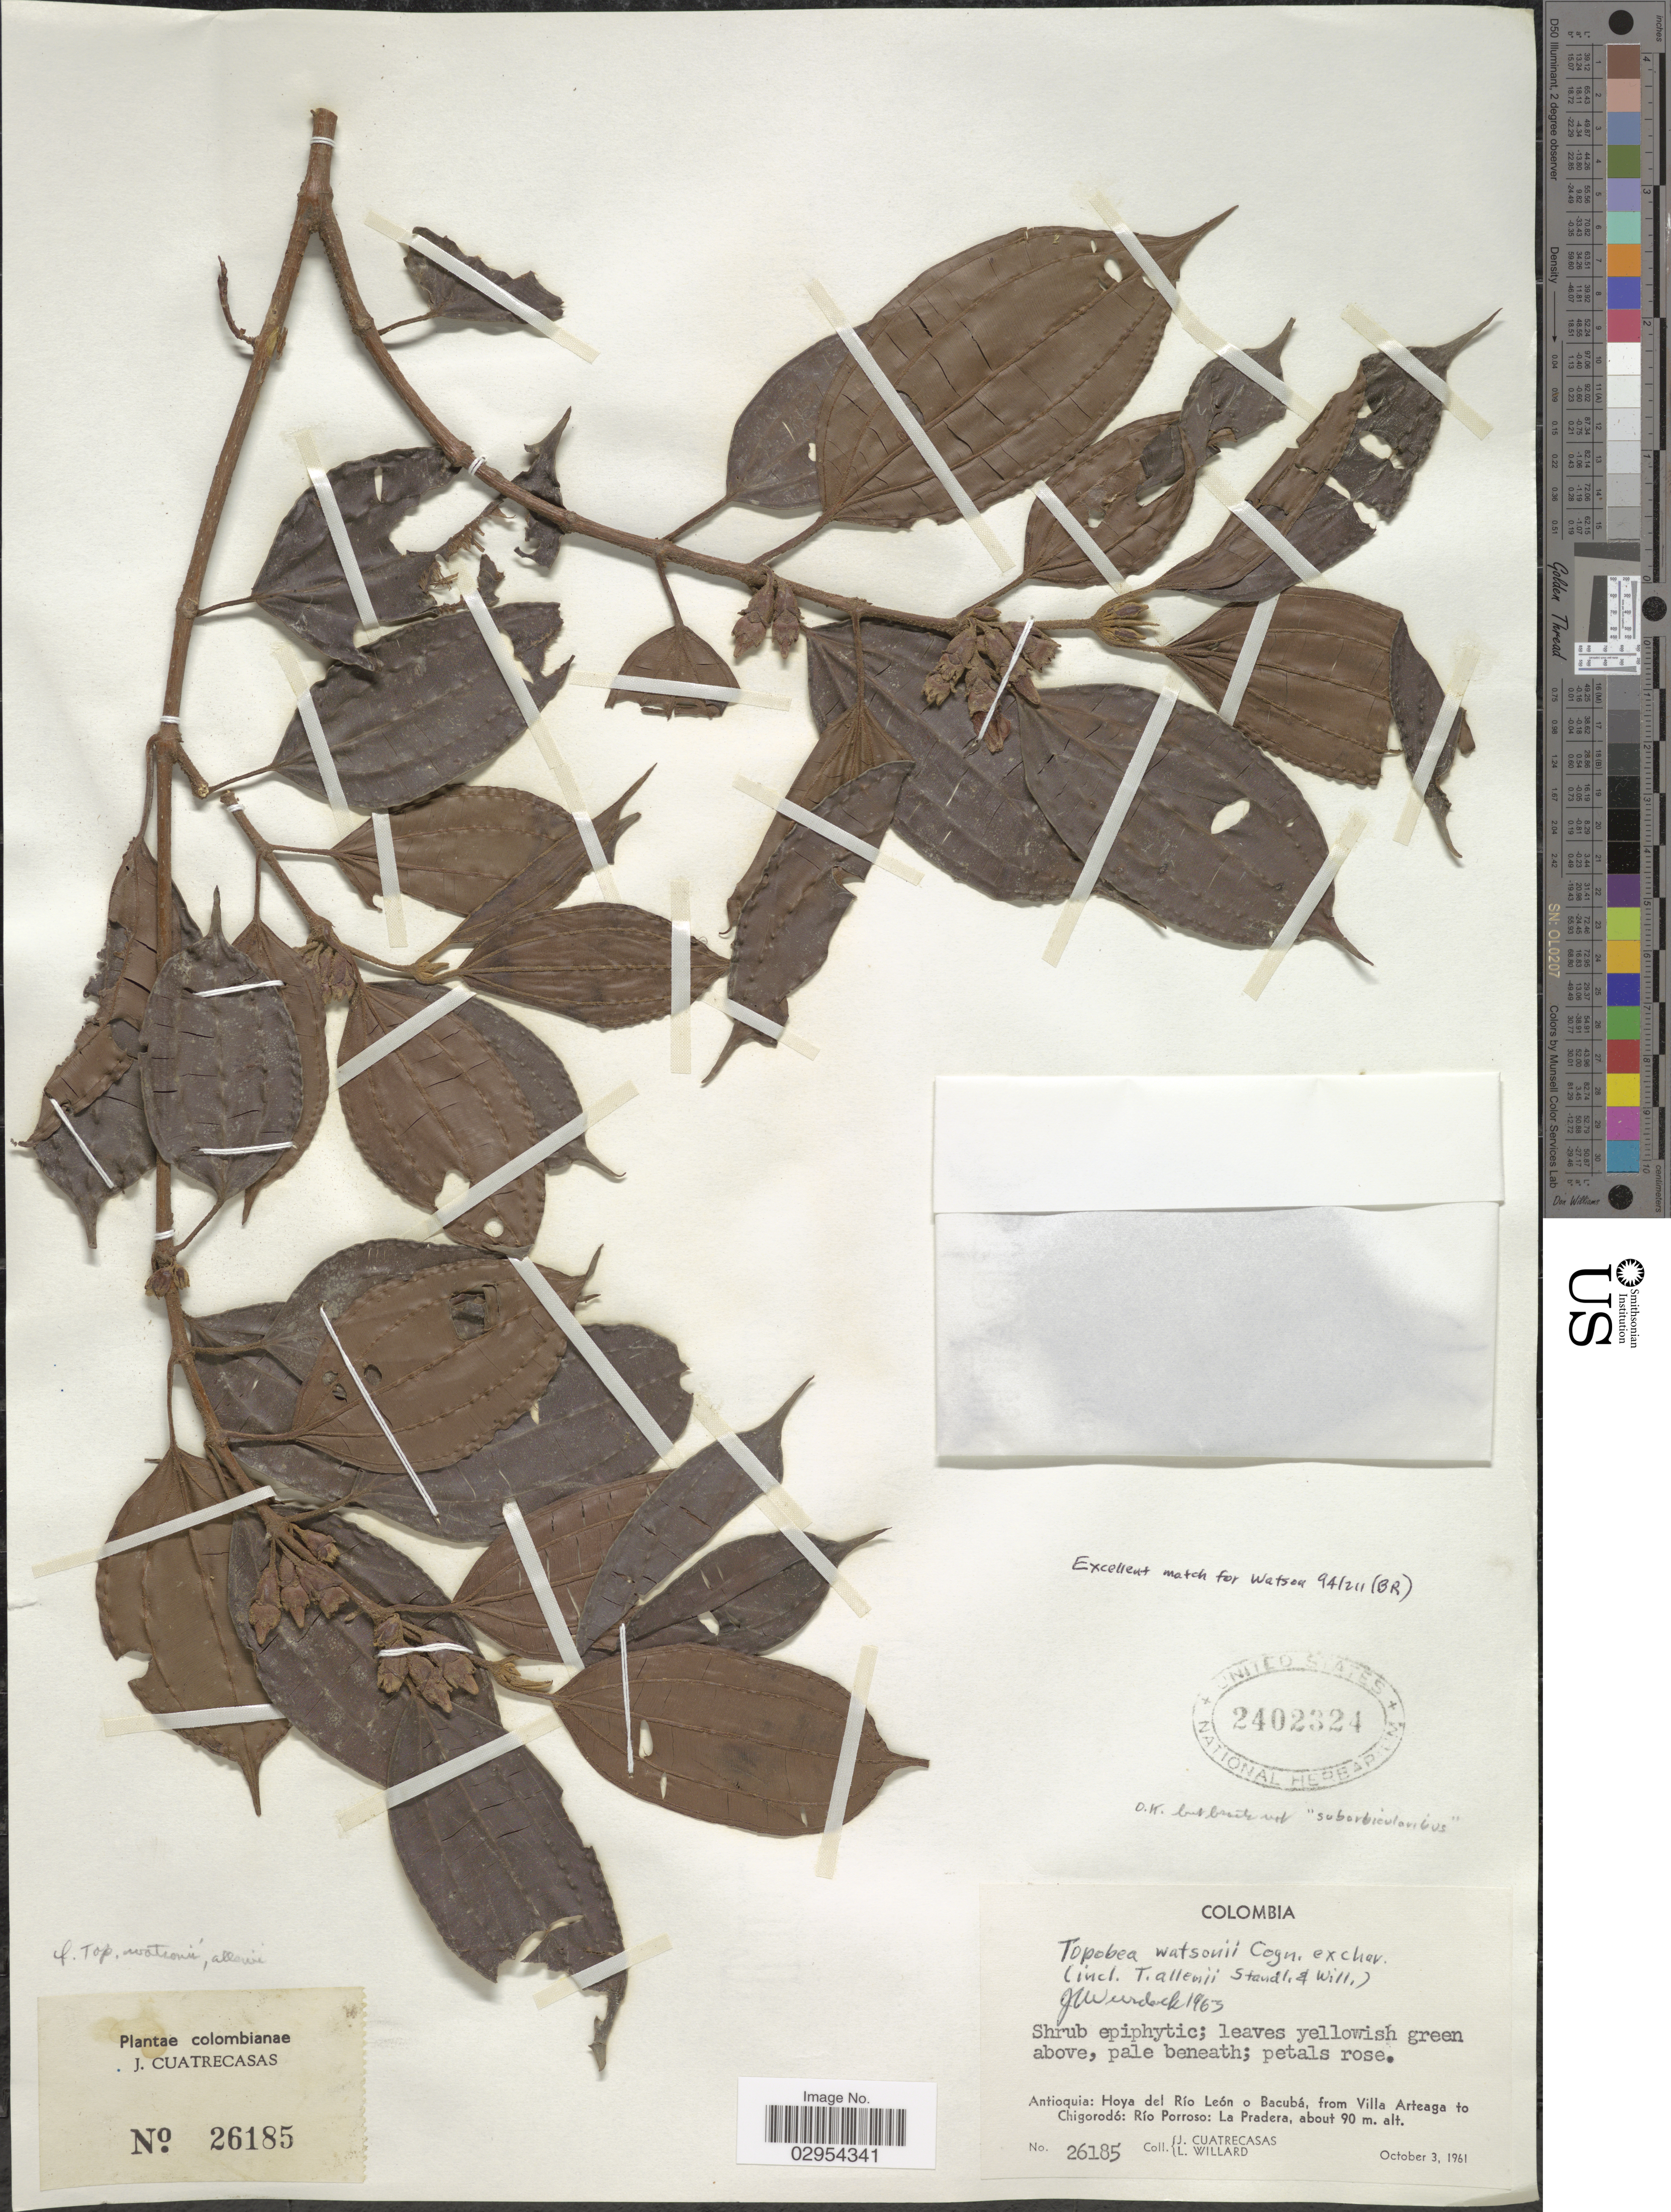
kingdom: Plantae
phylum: Tracheophyta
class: Magnoliopsida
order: Myrtales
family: Melastomataceae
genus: Topobea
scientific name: Topobea watsonii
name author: Cogn.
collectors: J. Cuatrecasas & L. Willard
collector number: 26185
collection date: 1961-10-03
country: Colombia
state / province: Antioquia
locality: Hoya del Río León o Bacubá, from Villa Arteaga to Chigorodó: Río Porroso: La Pradera.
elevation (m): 90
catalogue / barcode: US 2402324